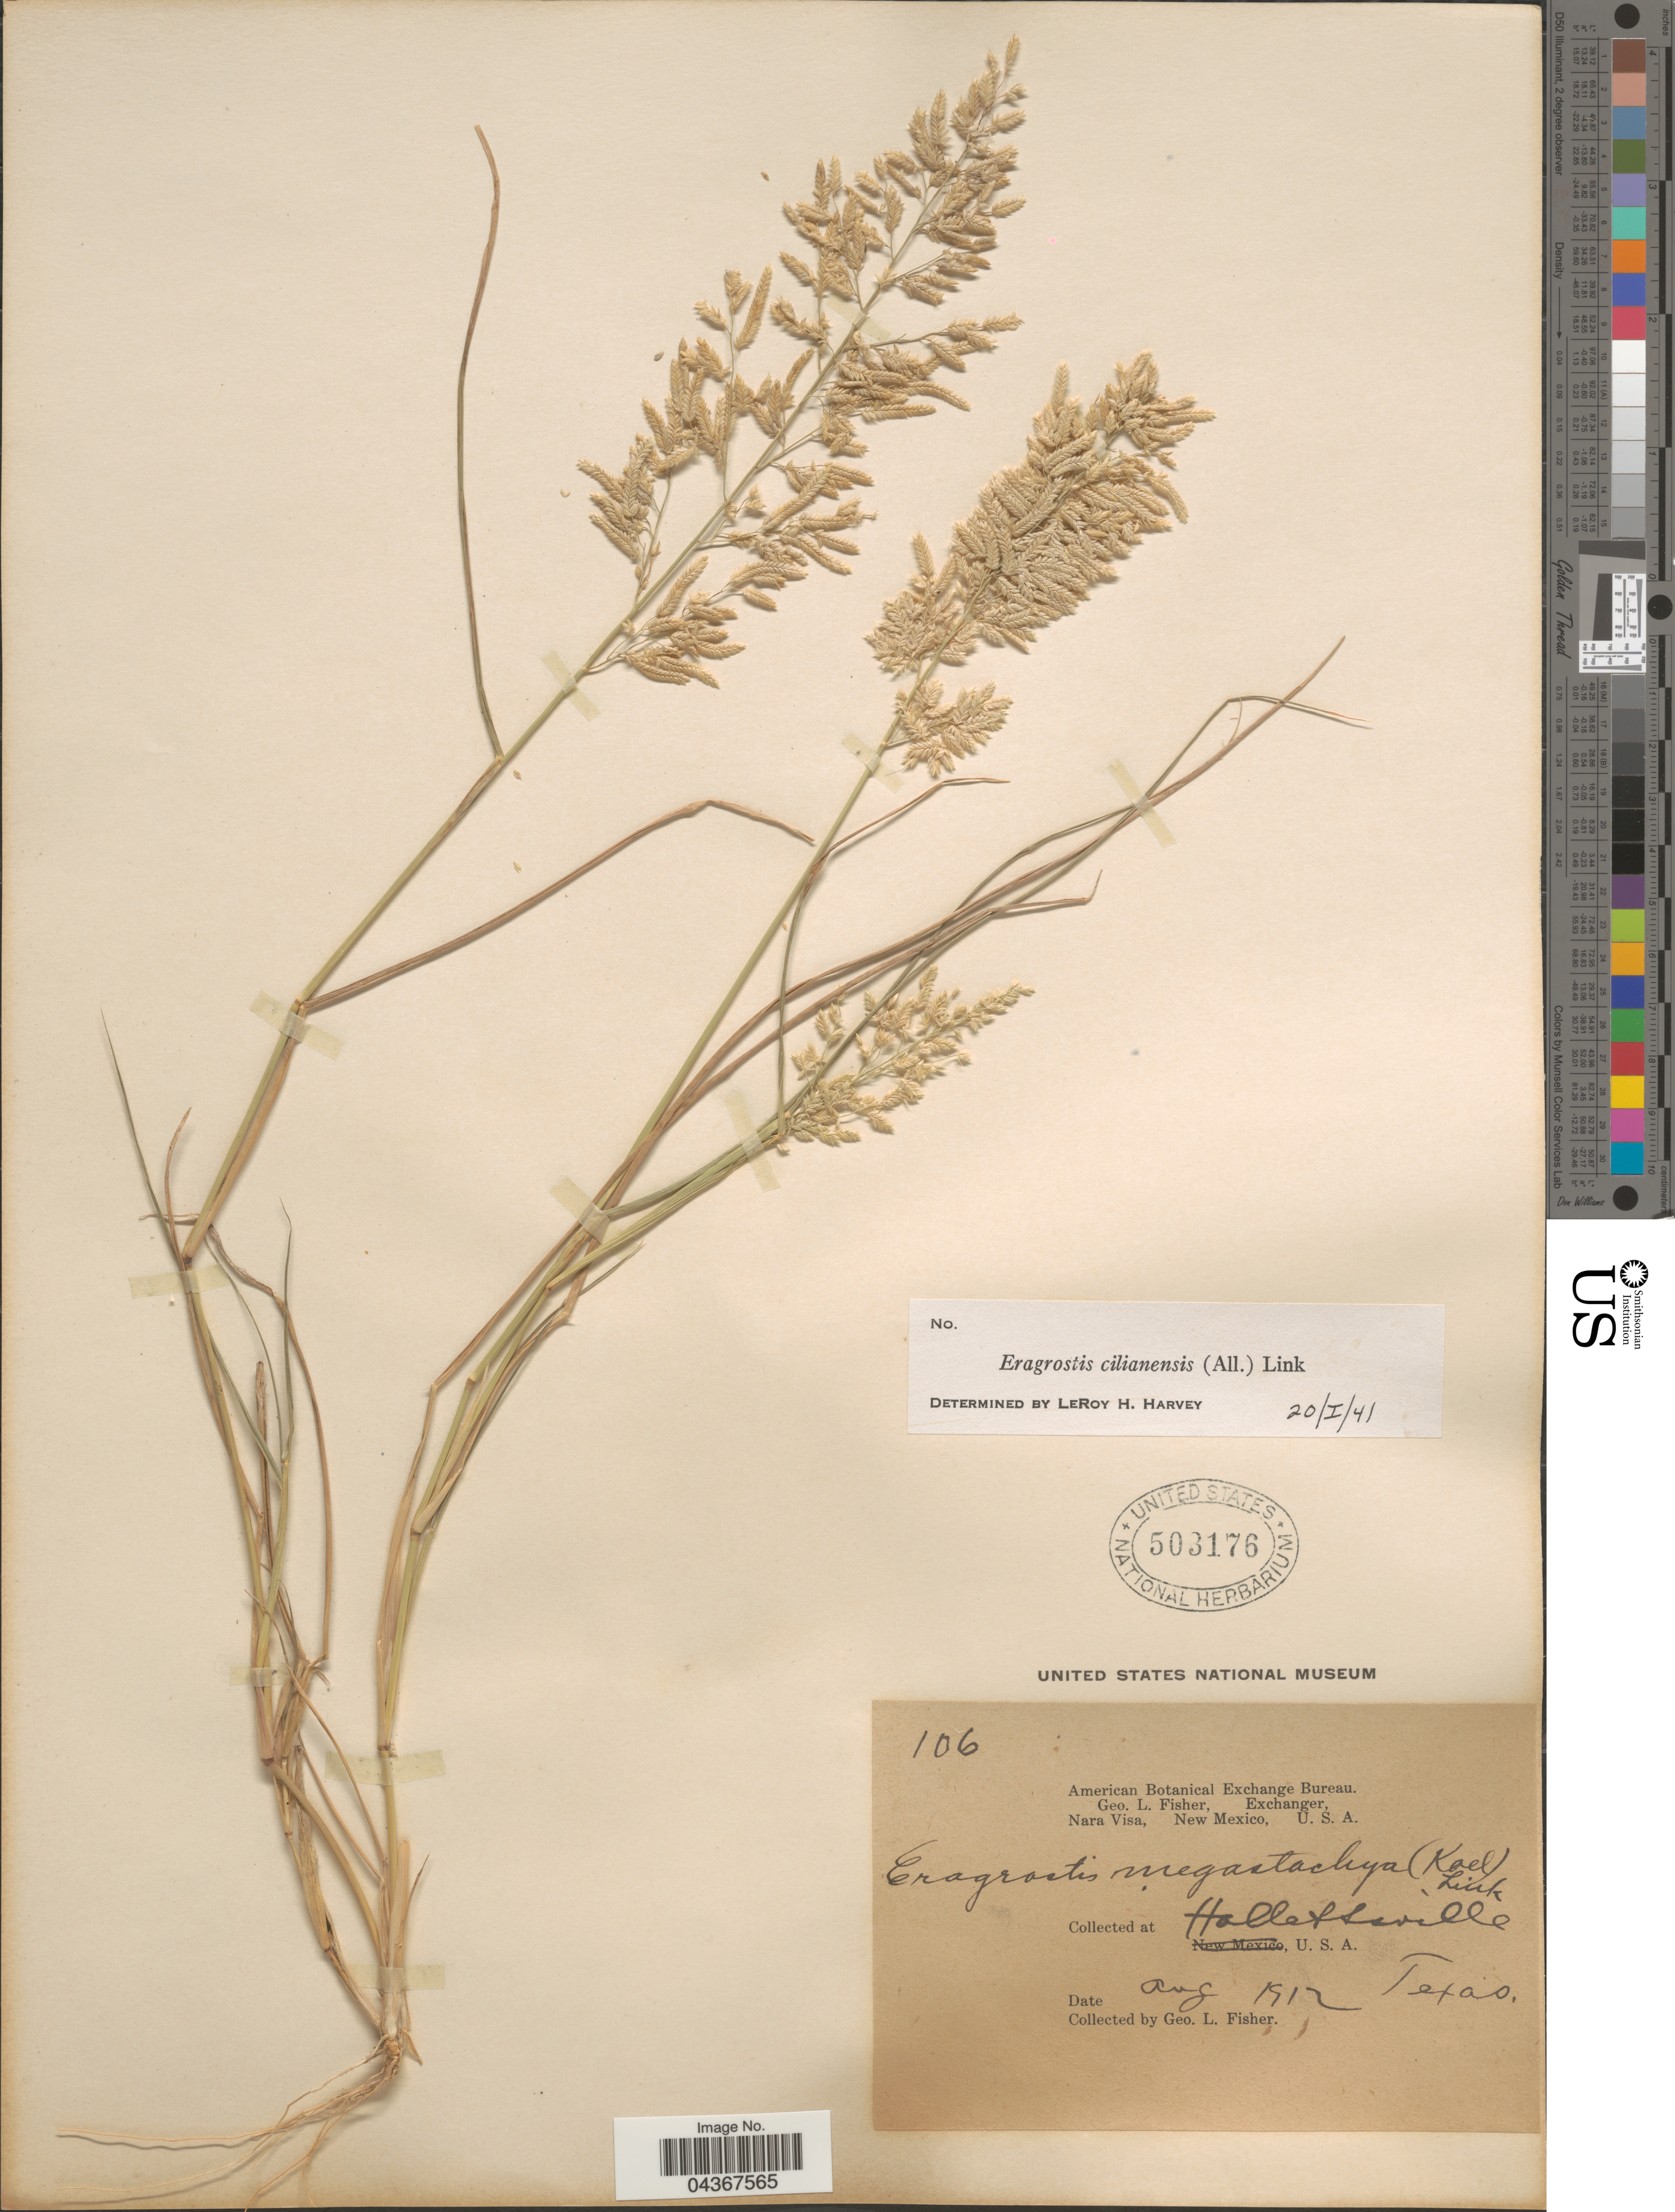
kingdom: Plantae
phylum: Tracheophyta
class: Liliopsida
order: Poales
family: Poaceae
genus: Eragrostis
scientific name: Eragrostis cilianensis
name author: (Bellardi) Vignolo ex Janch.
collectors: G. L. Fisher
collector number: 106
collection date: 1912-08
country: United States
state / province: Texas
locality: At Hallettsville.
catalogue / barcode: US 503176